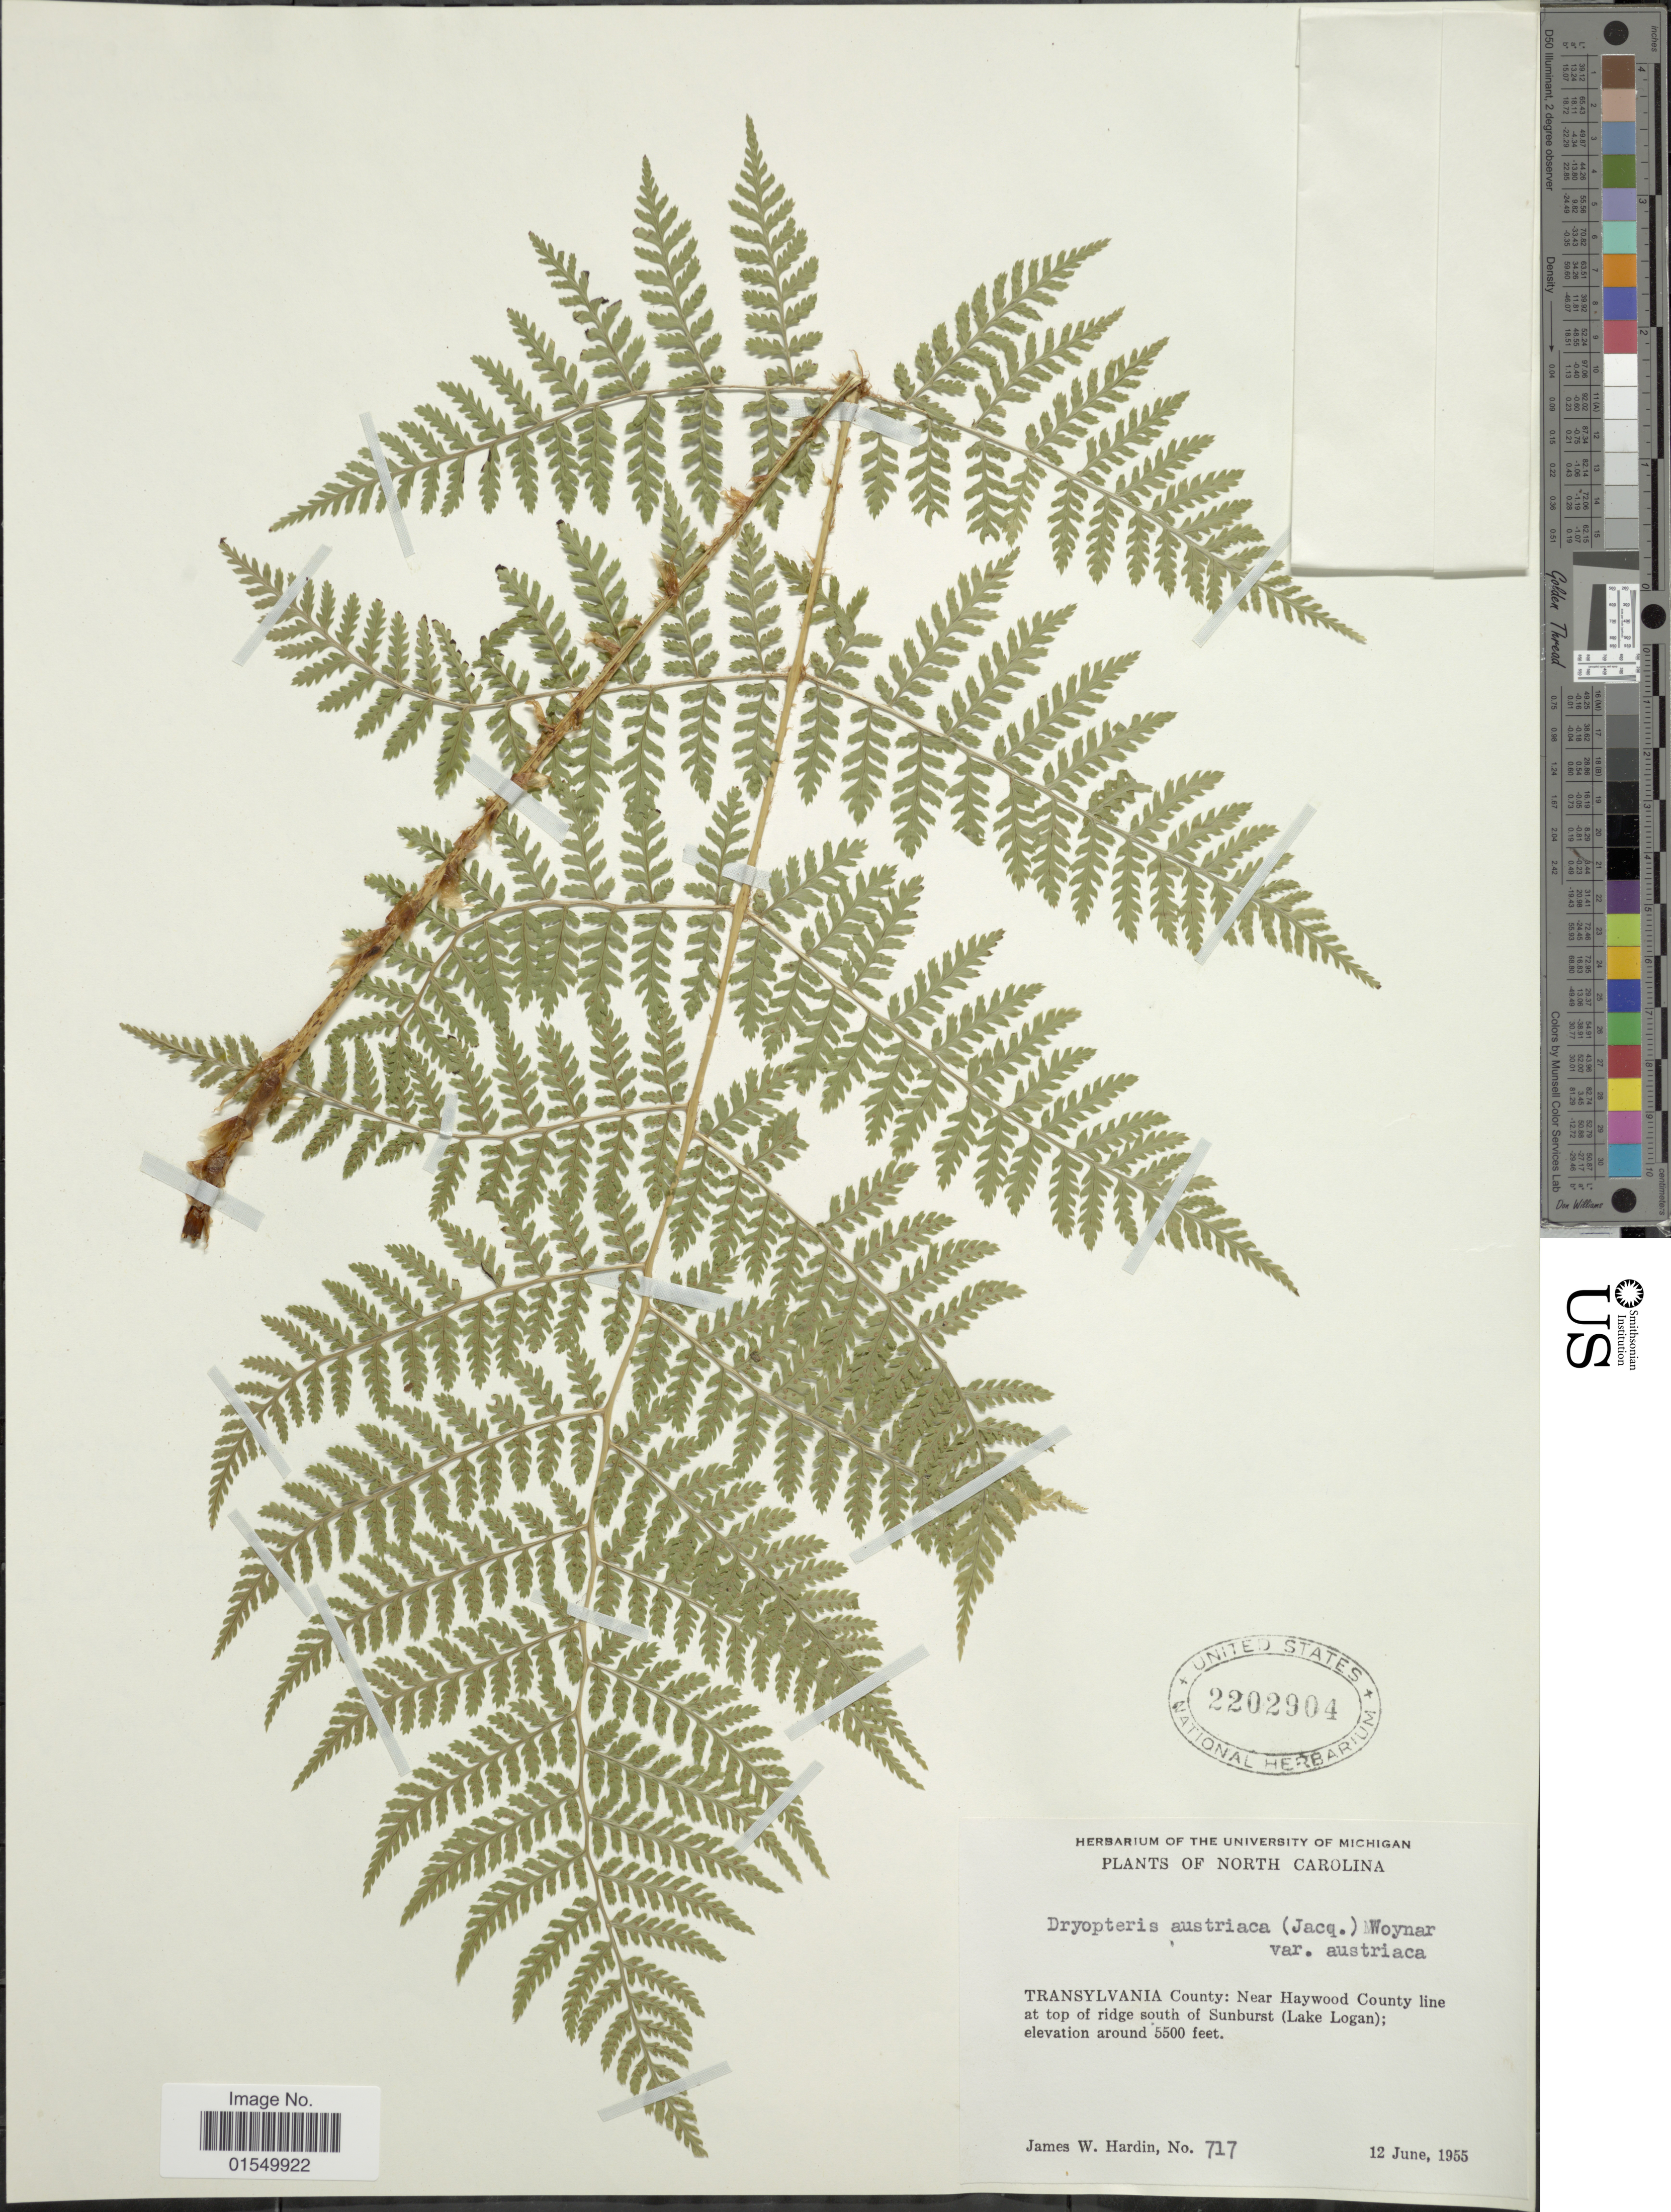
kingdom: Plantae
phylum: Tracheophyta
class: Polypodiopsida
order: Polypodiales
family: Dryopteridaceae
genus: Dryopteris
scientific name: Dryopteris campyloptera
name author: Clarkson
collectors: J. W. Hardin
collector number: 717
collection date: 1955-06-12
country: United States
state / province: North Carolina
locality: Transylvania County: Near Haywood County line at top of ridge south of Sunburst (Lake Logan)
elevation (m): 1676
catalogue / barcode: US 2202904